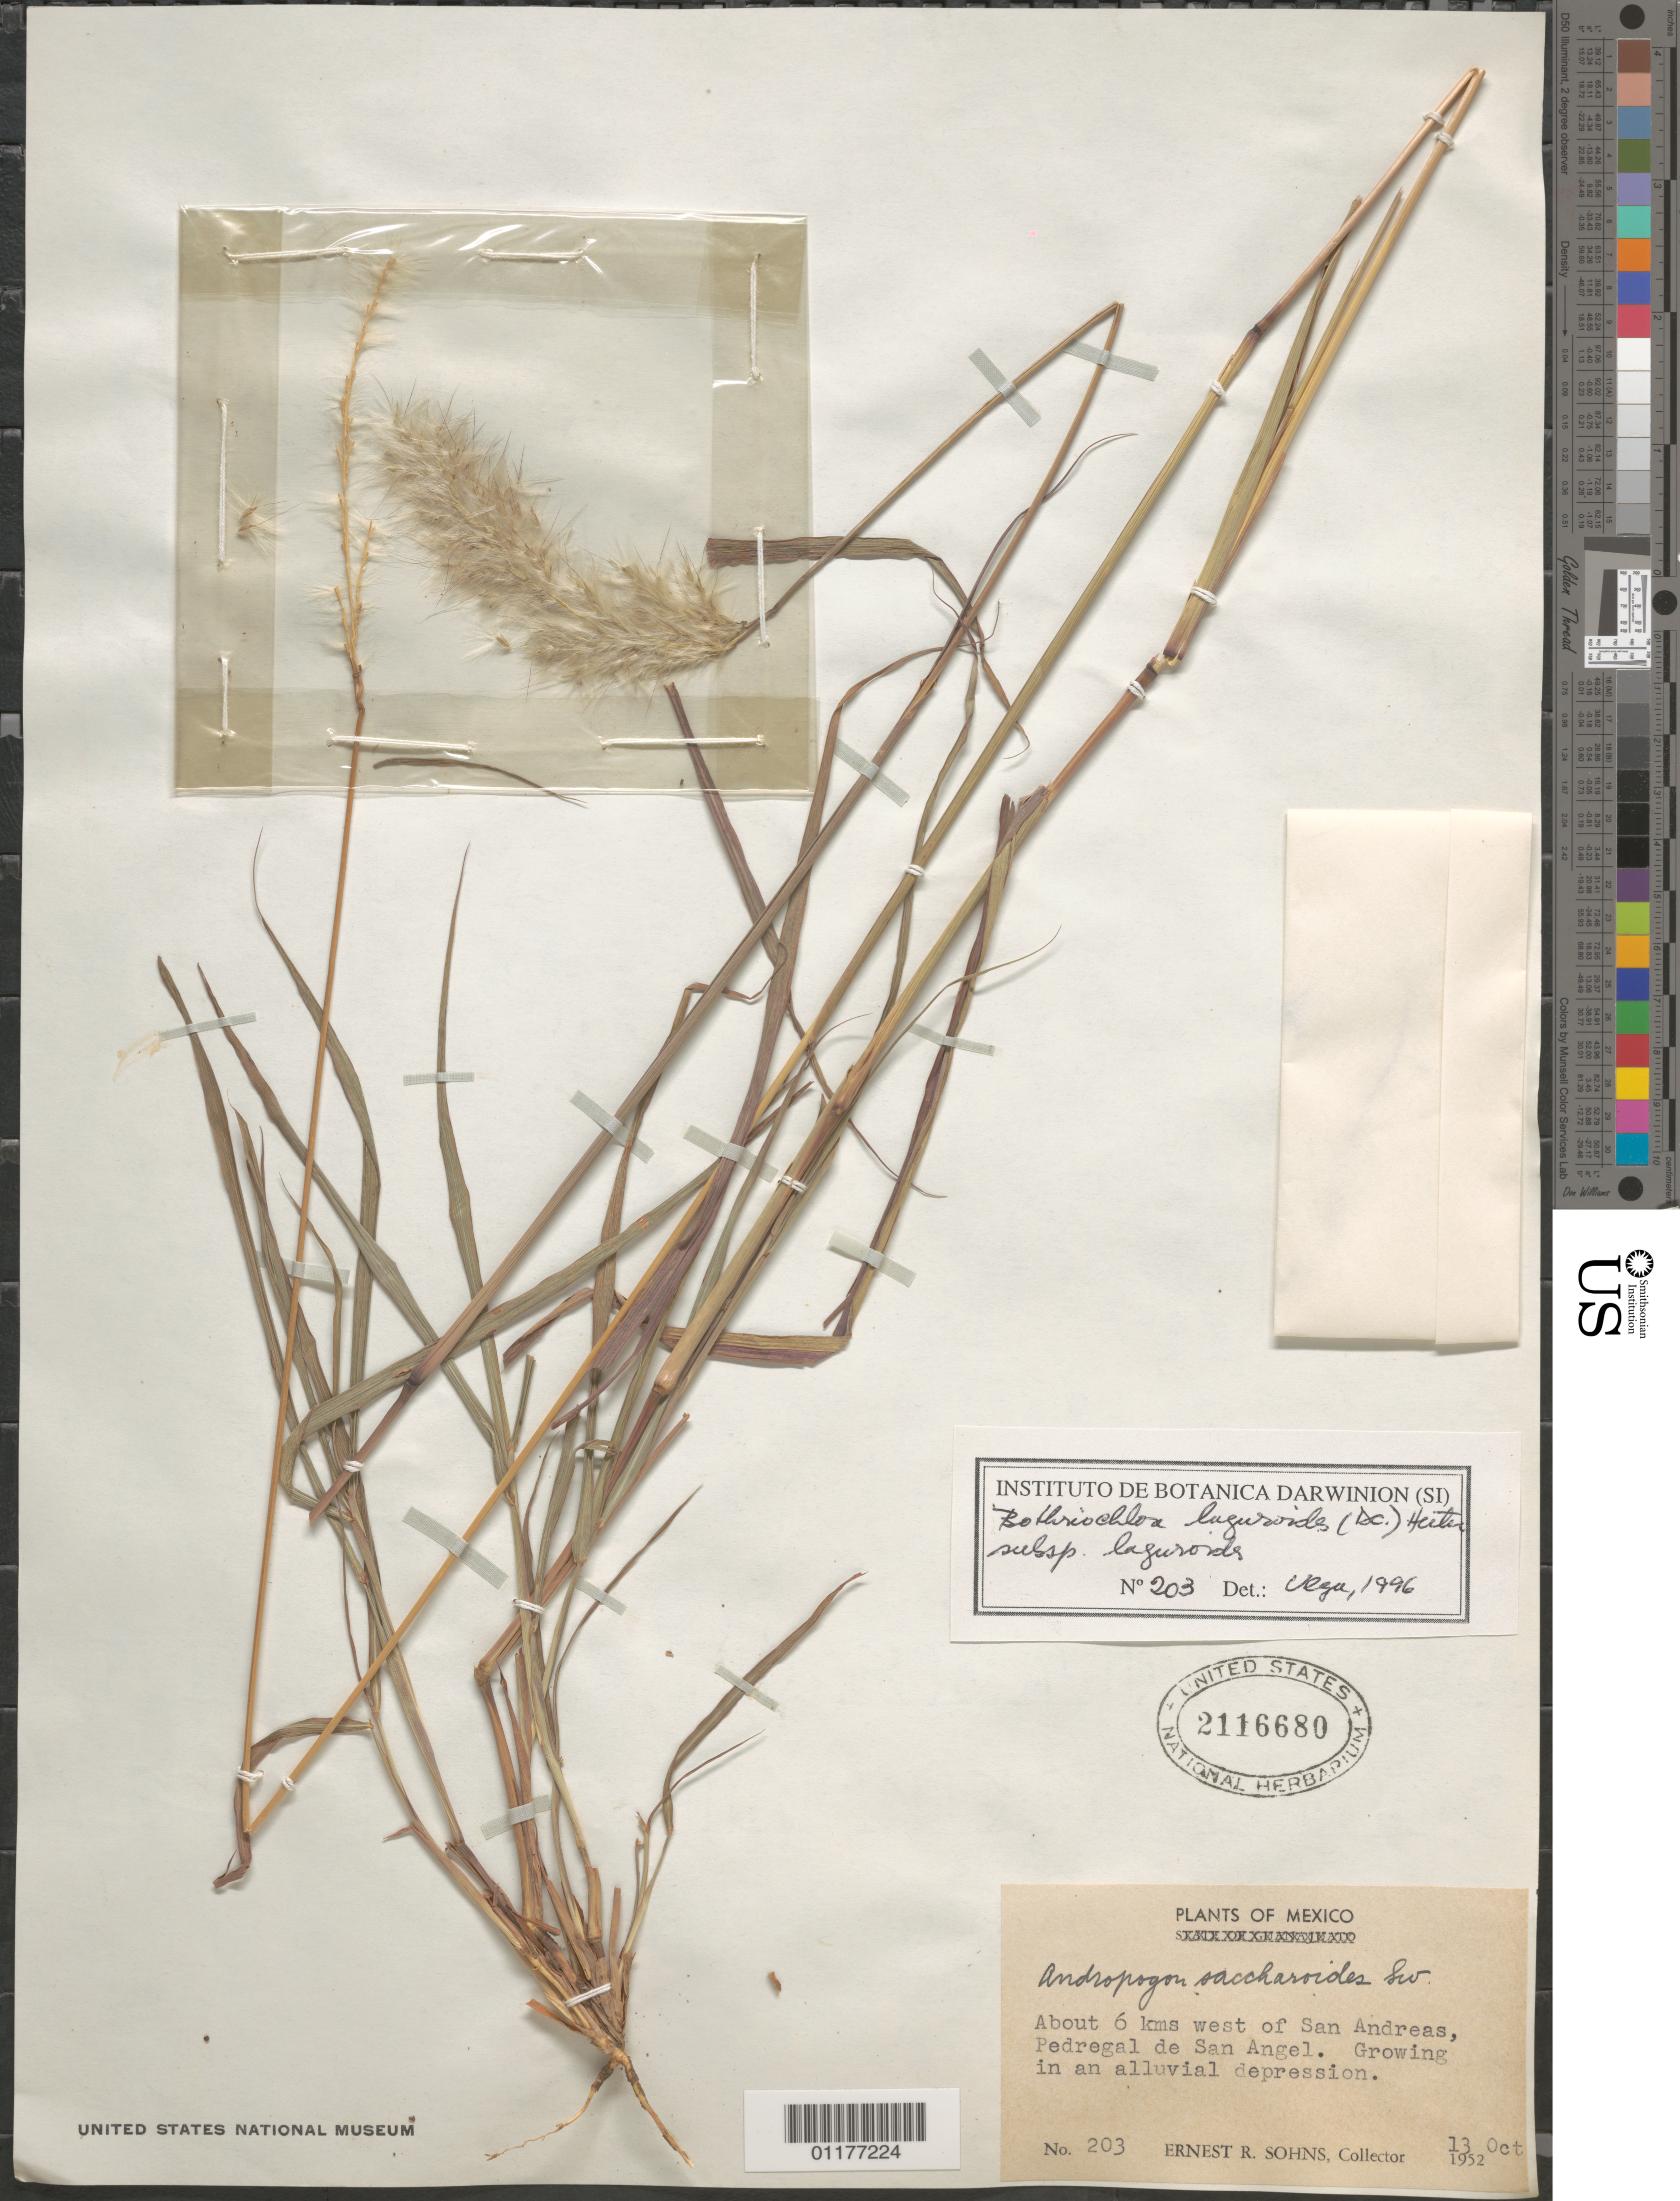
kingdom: Plantae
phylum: Tracheophyta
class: Liliopsida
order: Poales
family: Poaceae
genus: Bothriochloa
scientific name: Bothriochloa laguroides subsp. laguroides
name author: (DC.) Herter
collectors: E. R. Sohns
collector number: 203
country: Mexico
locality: W of San Andreas, Pedregal de San Angel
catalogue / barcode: US 2116680